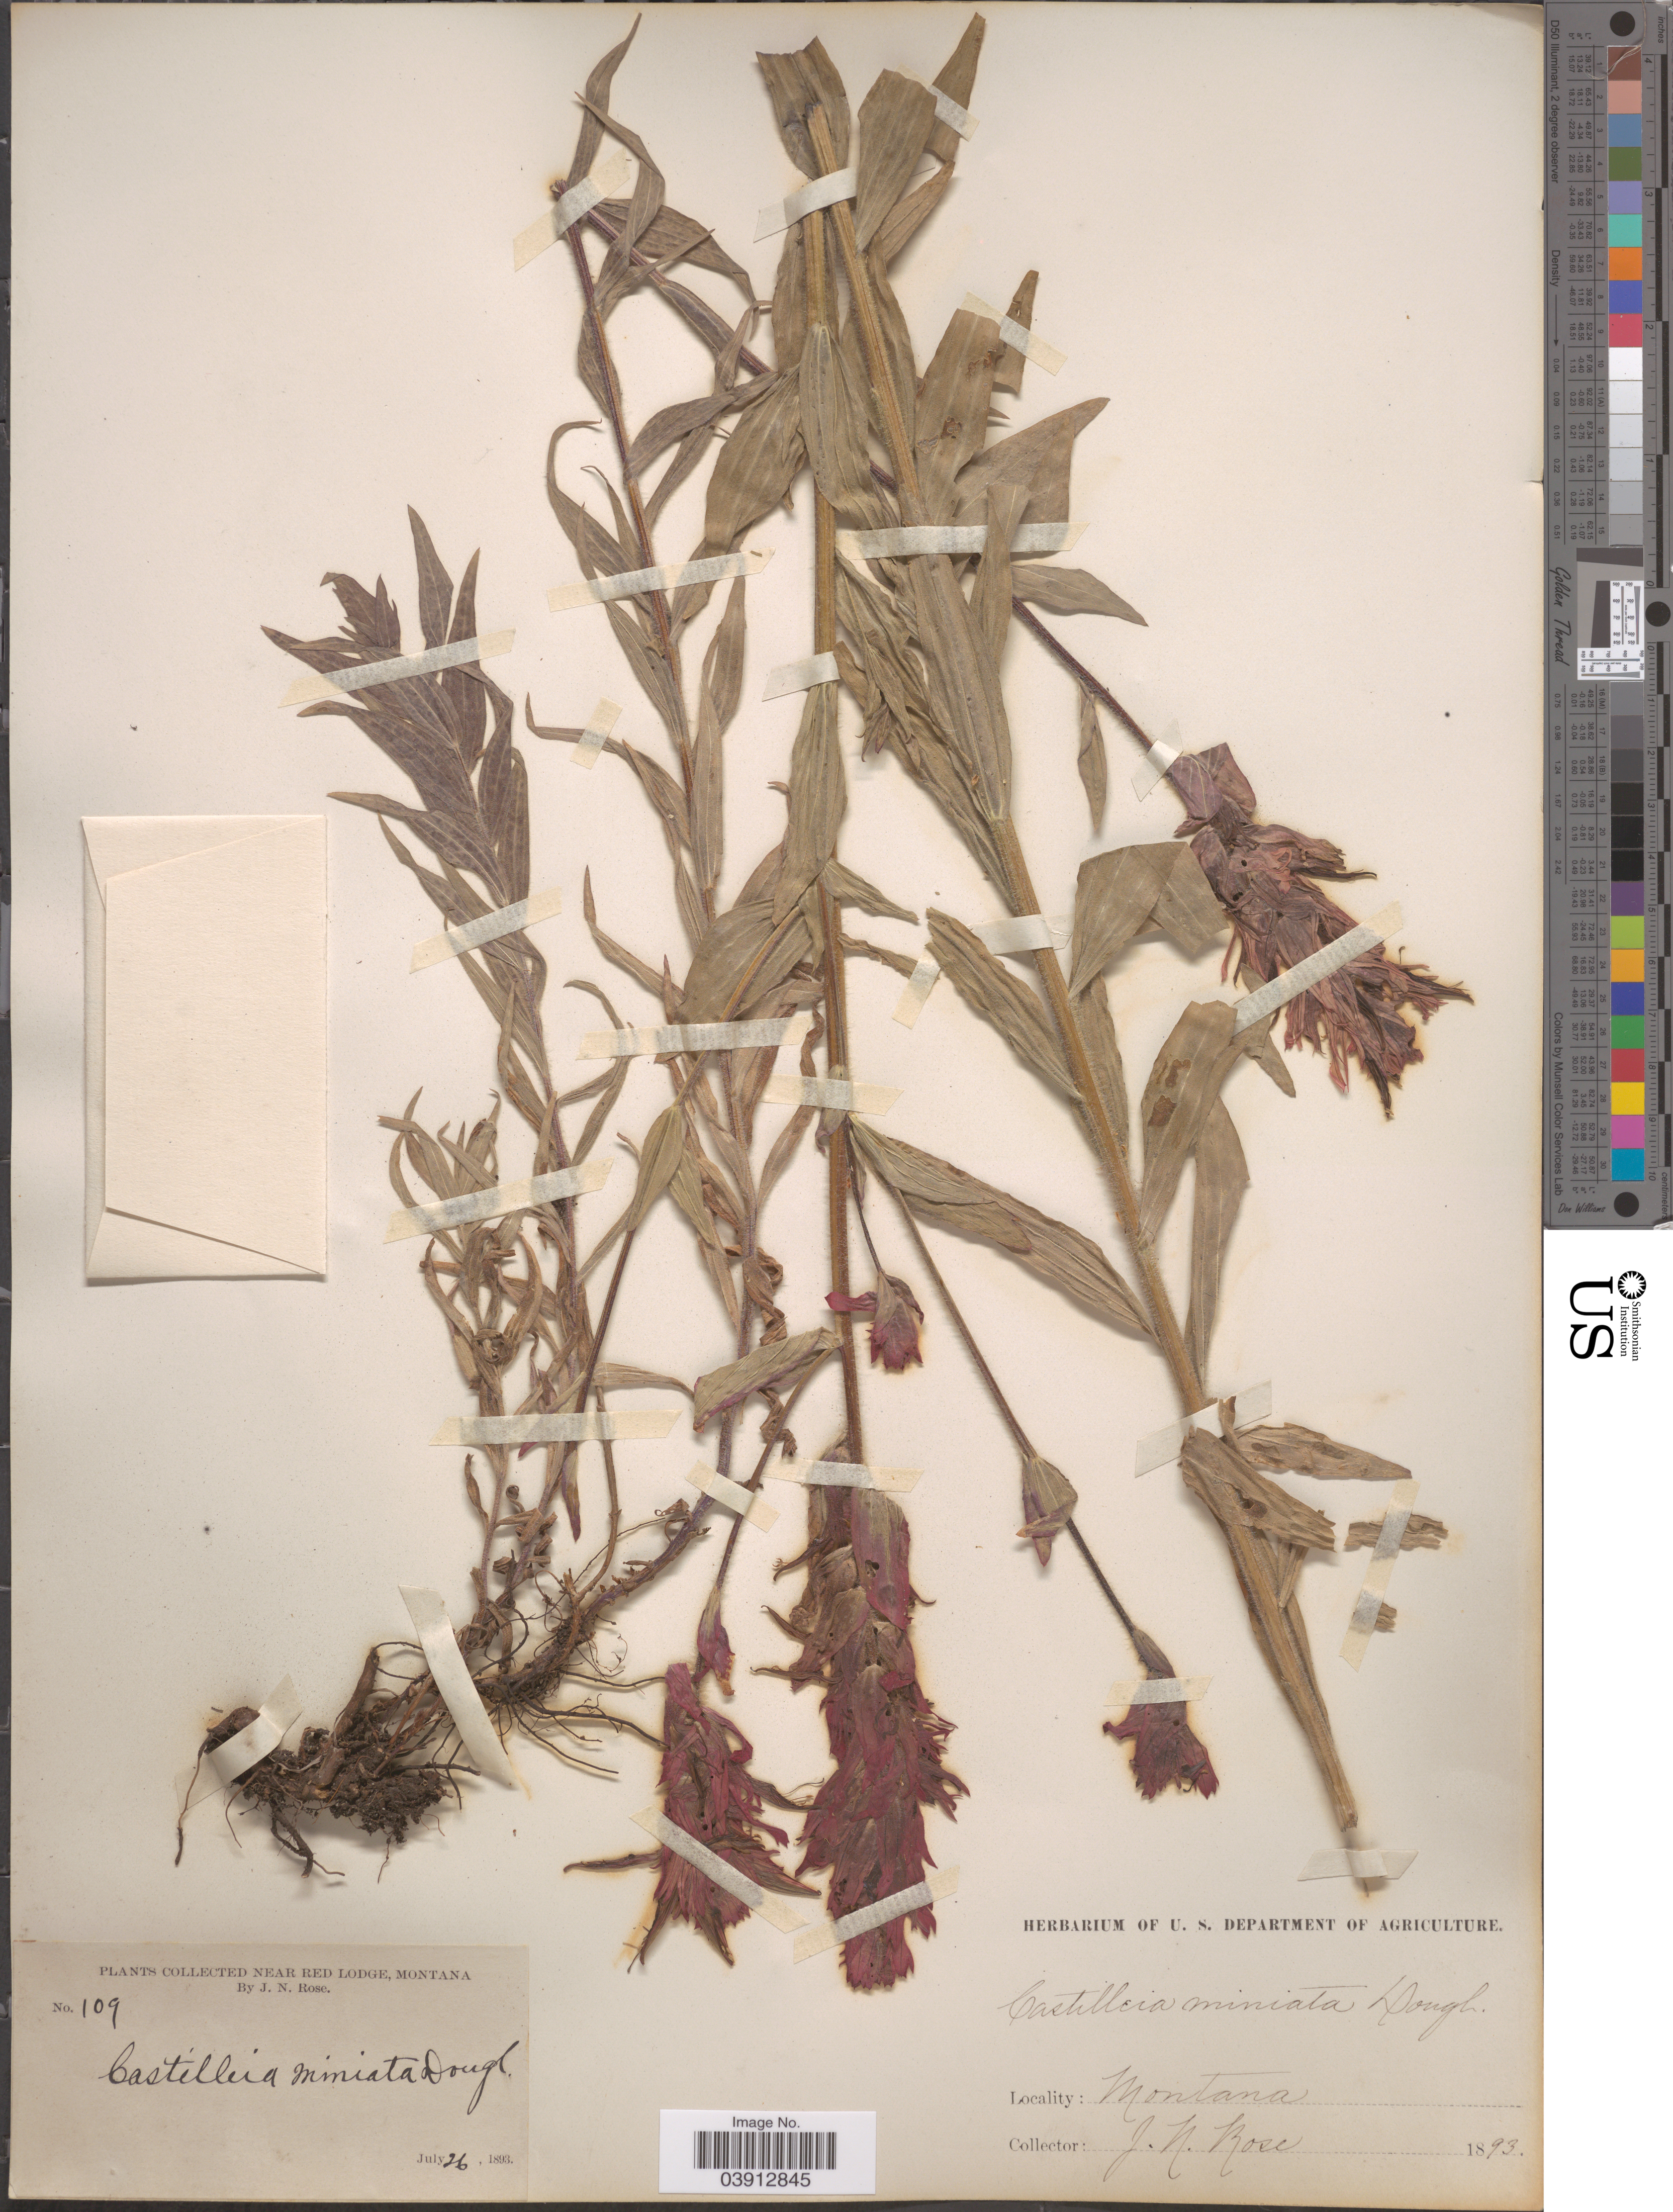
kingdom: Plantae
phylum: Tracheophyta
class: Magnoliopsida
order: Lamiales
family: Orobanchaceae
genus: Castilleja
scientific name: Castilleja miniata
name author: Douglas ex Hook.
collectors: J. N. Rose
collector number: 109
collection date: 1893-07-26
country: United States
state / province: Montana